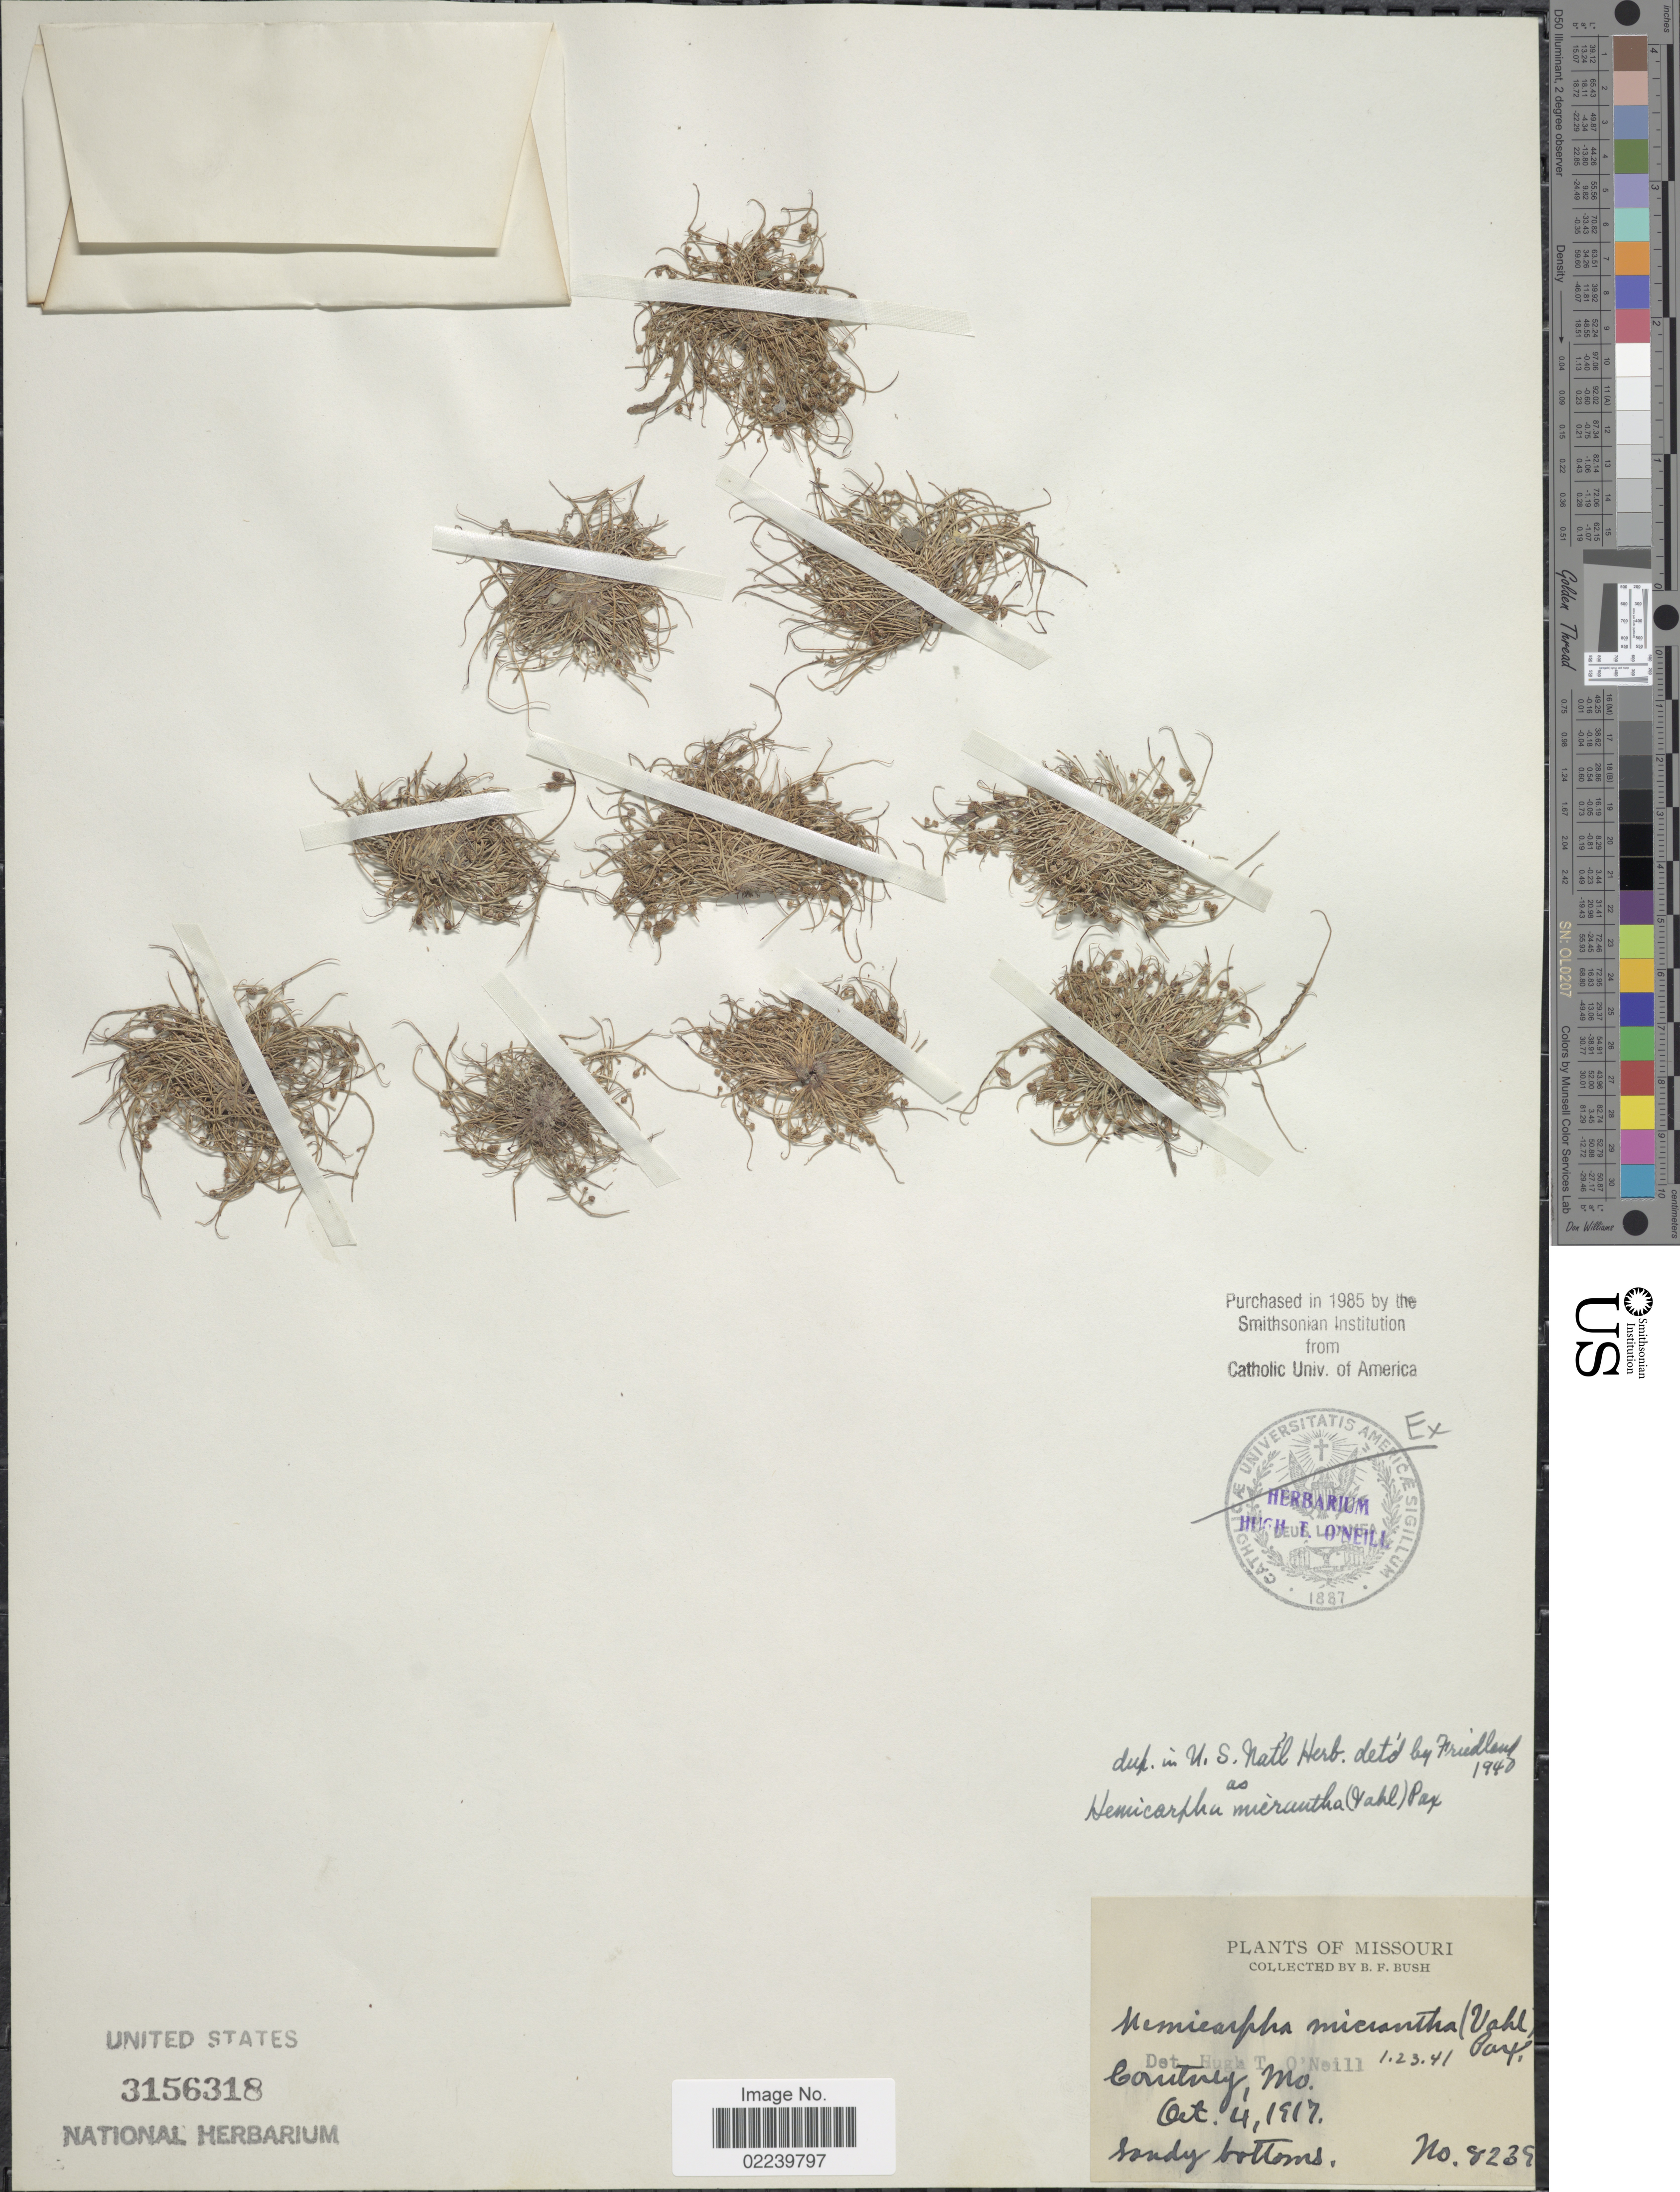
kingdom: Plantae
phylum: Tracheophyta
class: Liliopsida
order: Poales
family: Cyperaceae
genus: Cyperus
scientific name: Cyperus subsquarrosus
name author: (Muhl.) Bauters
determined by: Strong, M. T., (US), Smithsonian Institution - National Museum of Natural History (UNITED STATES)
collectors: B. F. Bush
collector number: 8239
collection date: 1917-10-04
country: United States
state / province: Missouri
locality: Courtney, Mo.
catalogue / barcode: US 3156318